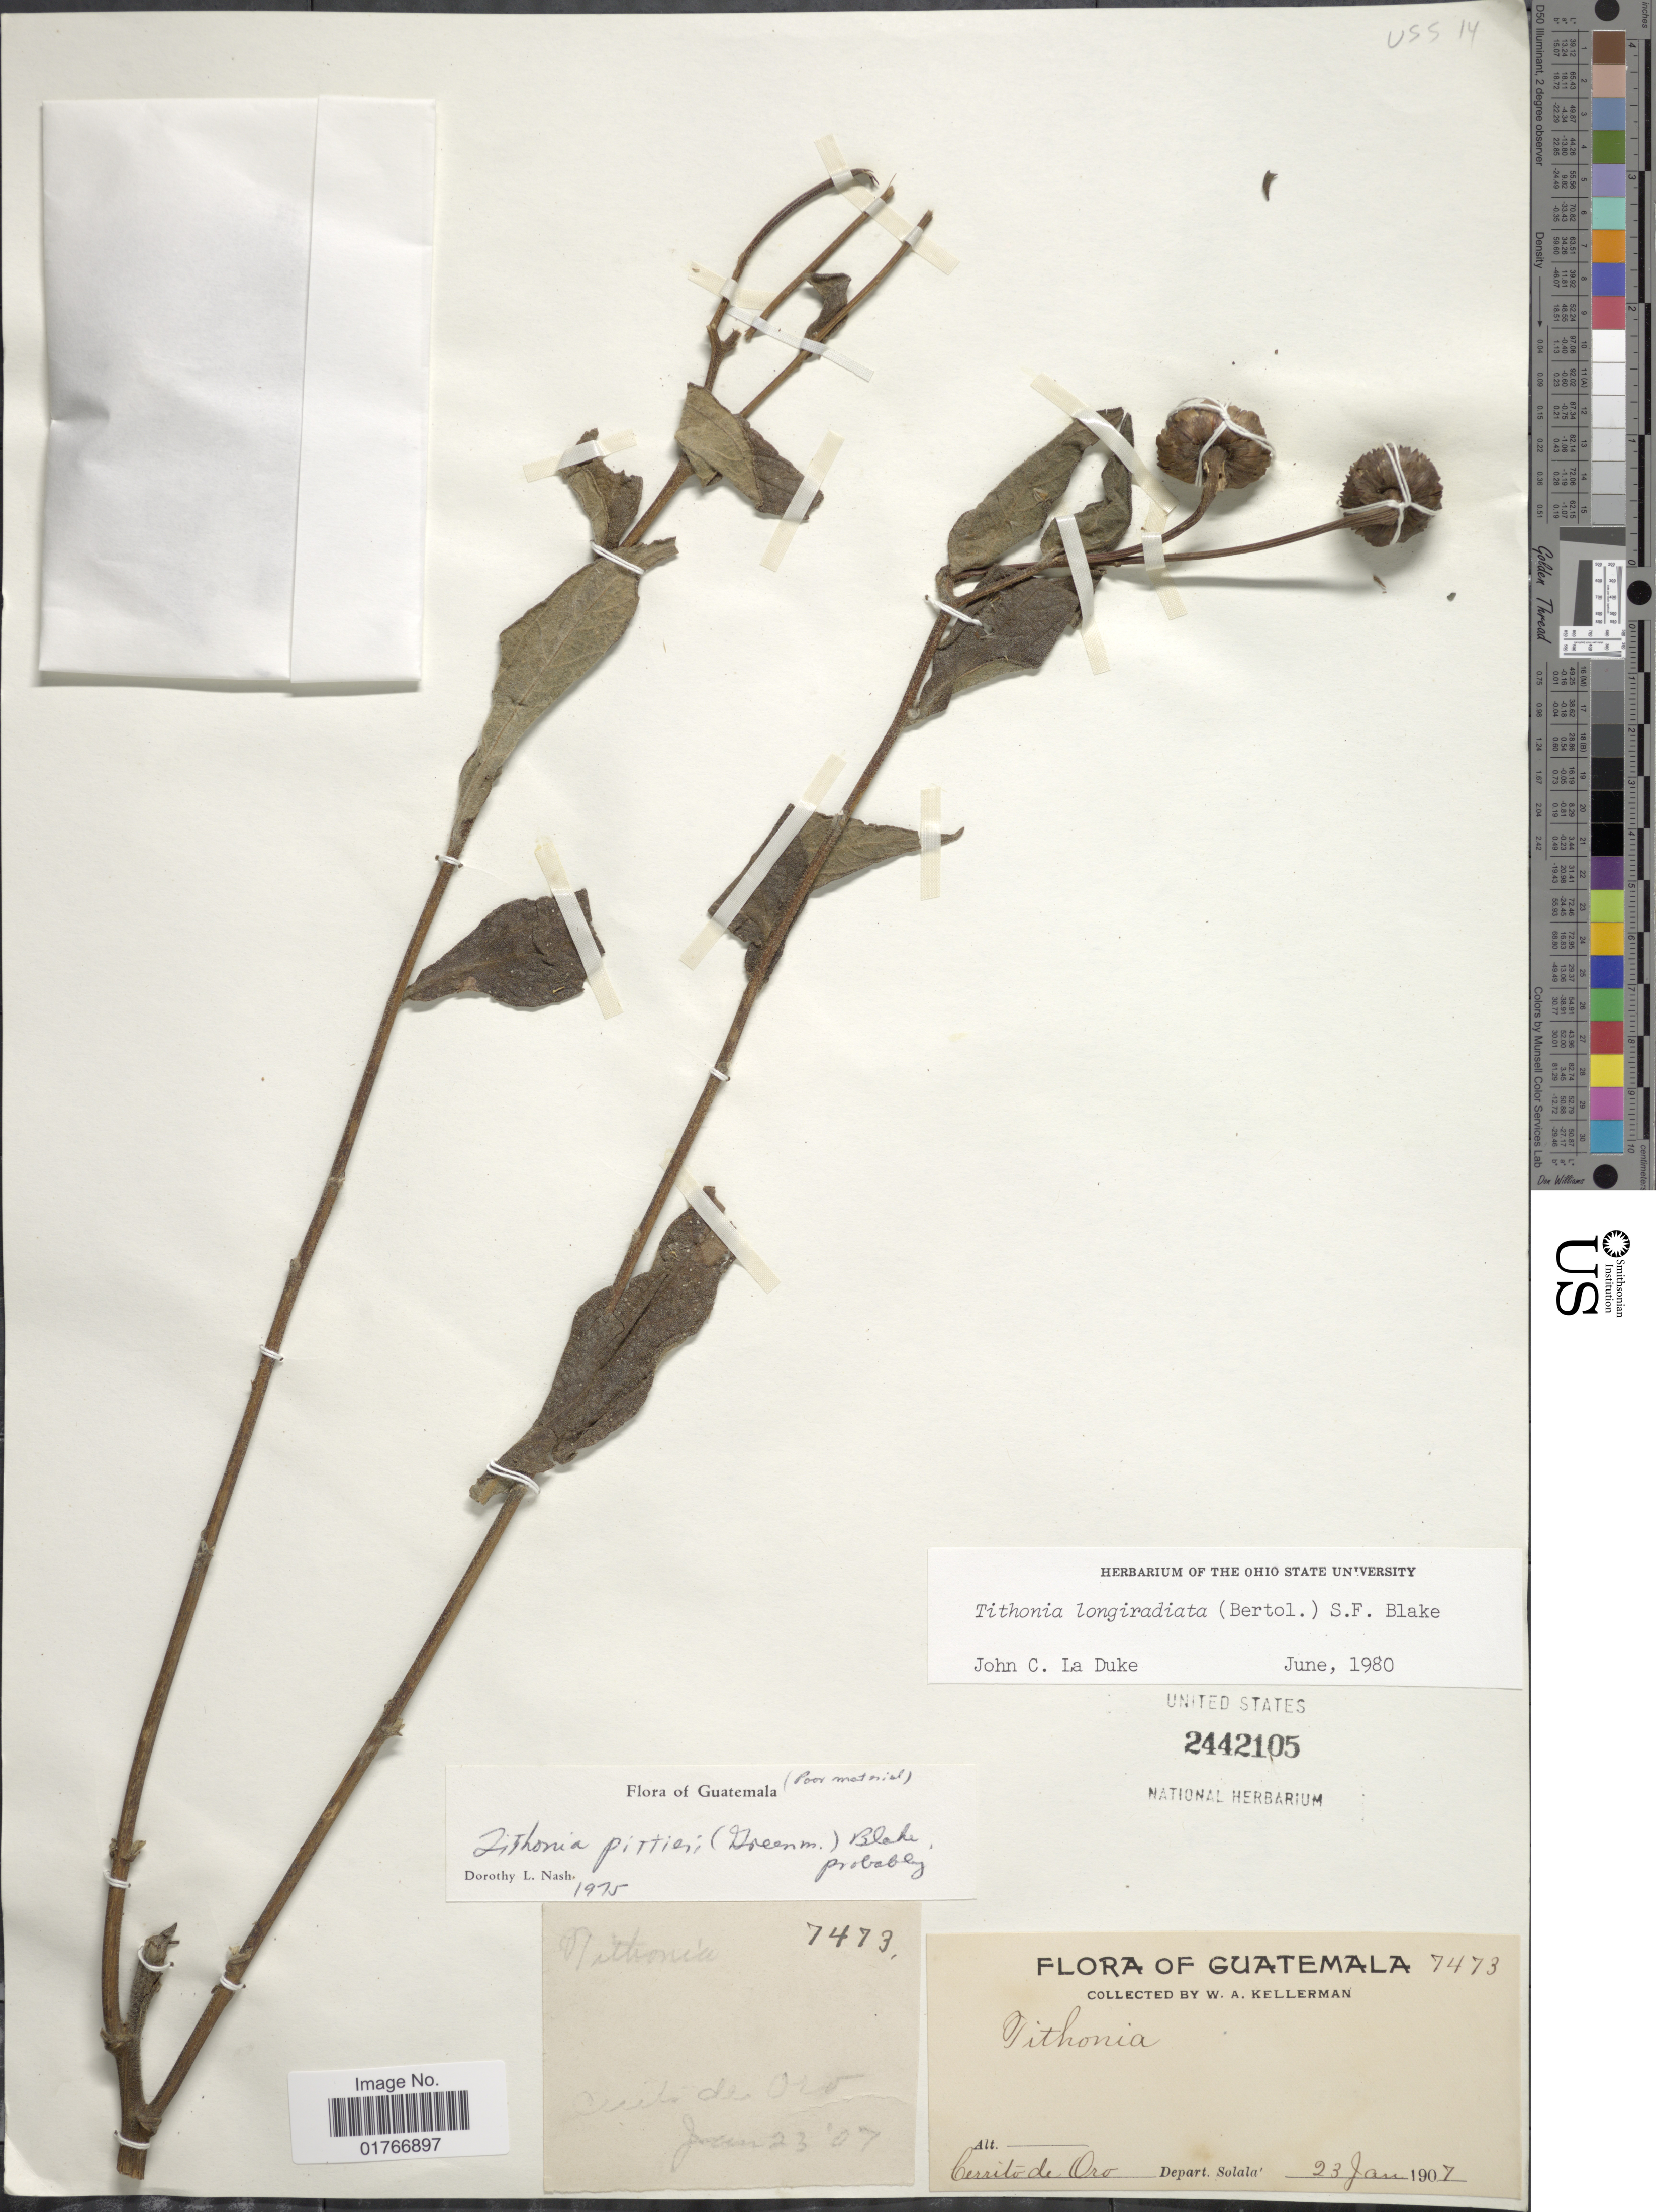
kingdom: Plantae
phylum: Tracheophyta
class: Magnoliopsida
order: Asterales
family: Asteraceae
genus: Tithonia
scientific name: Tithonia longiradiata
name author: (Bertol.) S.F. Blake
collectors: W. Kellerman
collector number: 7473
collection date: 1907-01-23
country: Guatemala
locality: Cerrito de Oro, Depart. Solala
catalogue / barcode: US 2442105